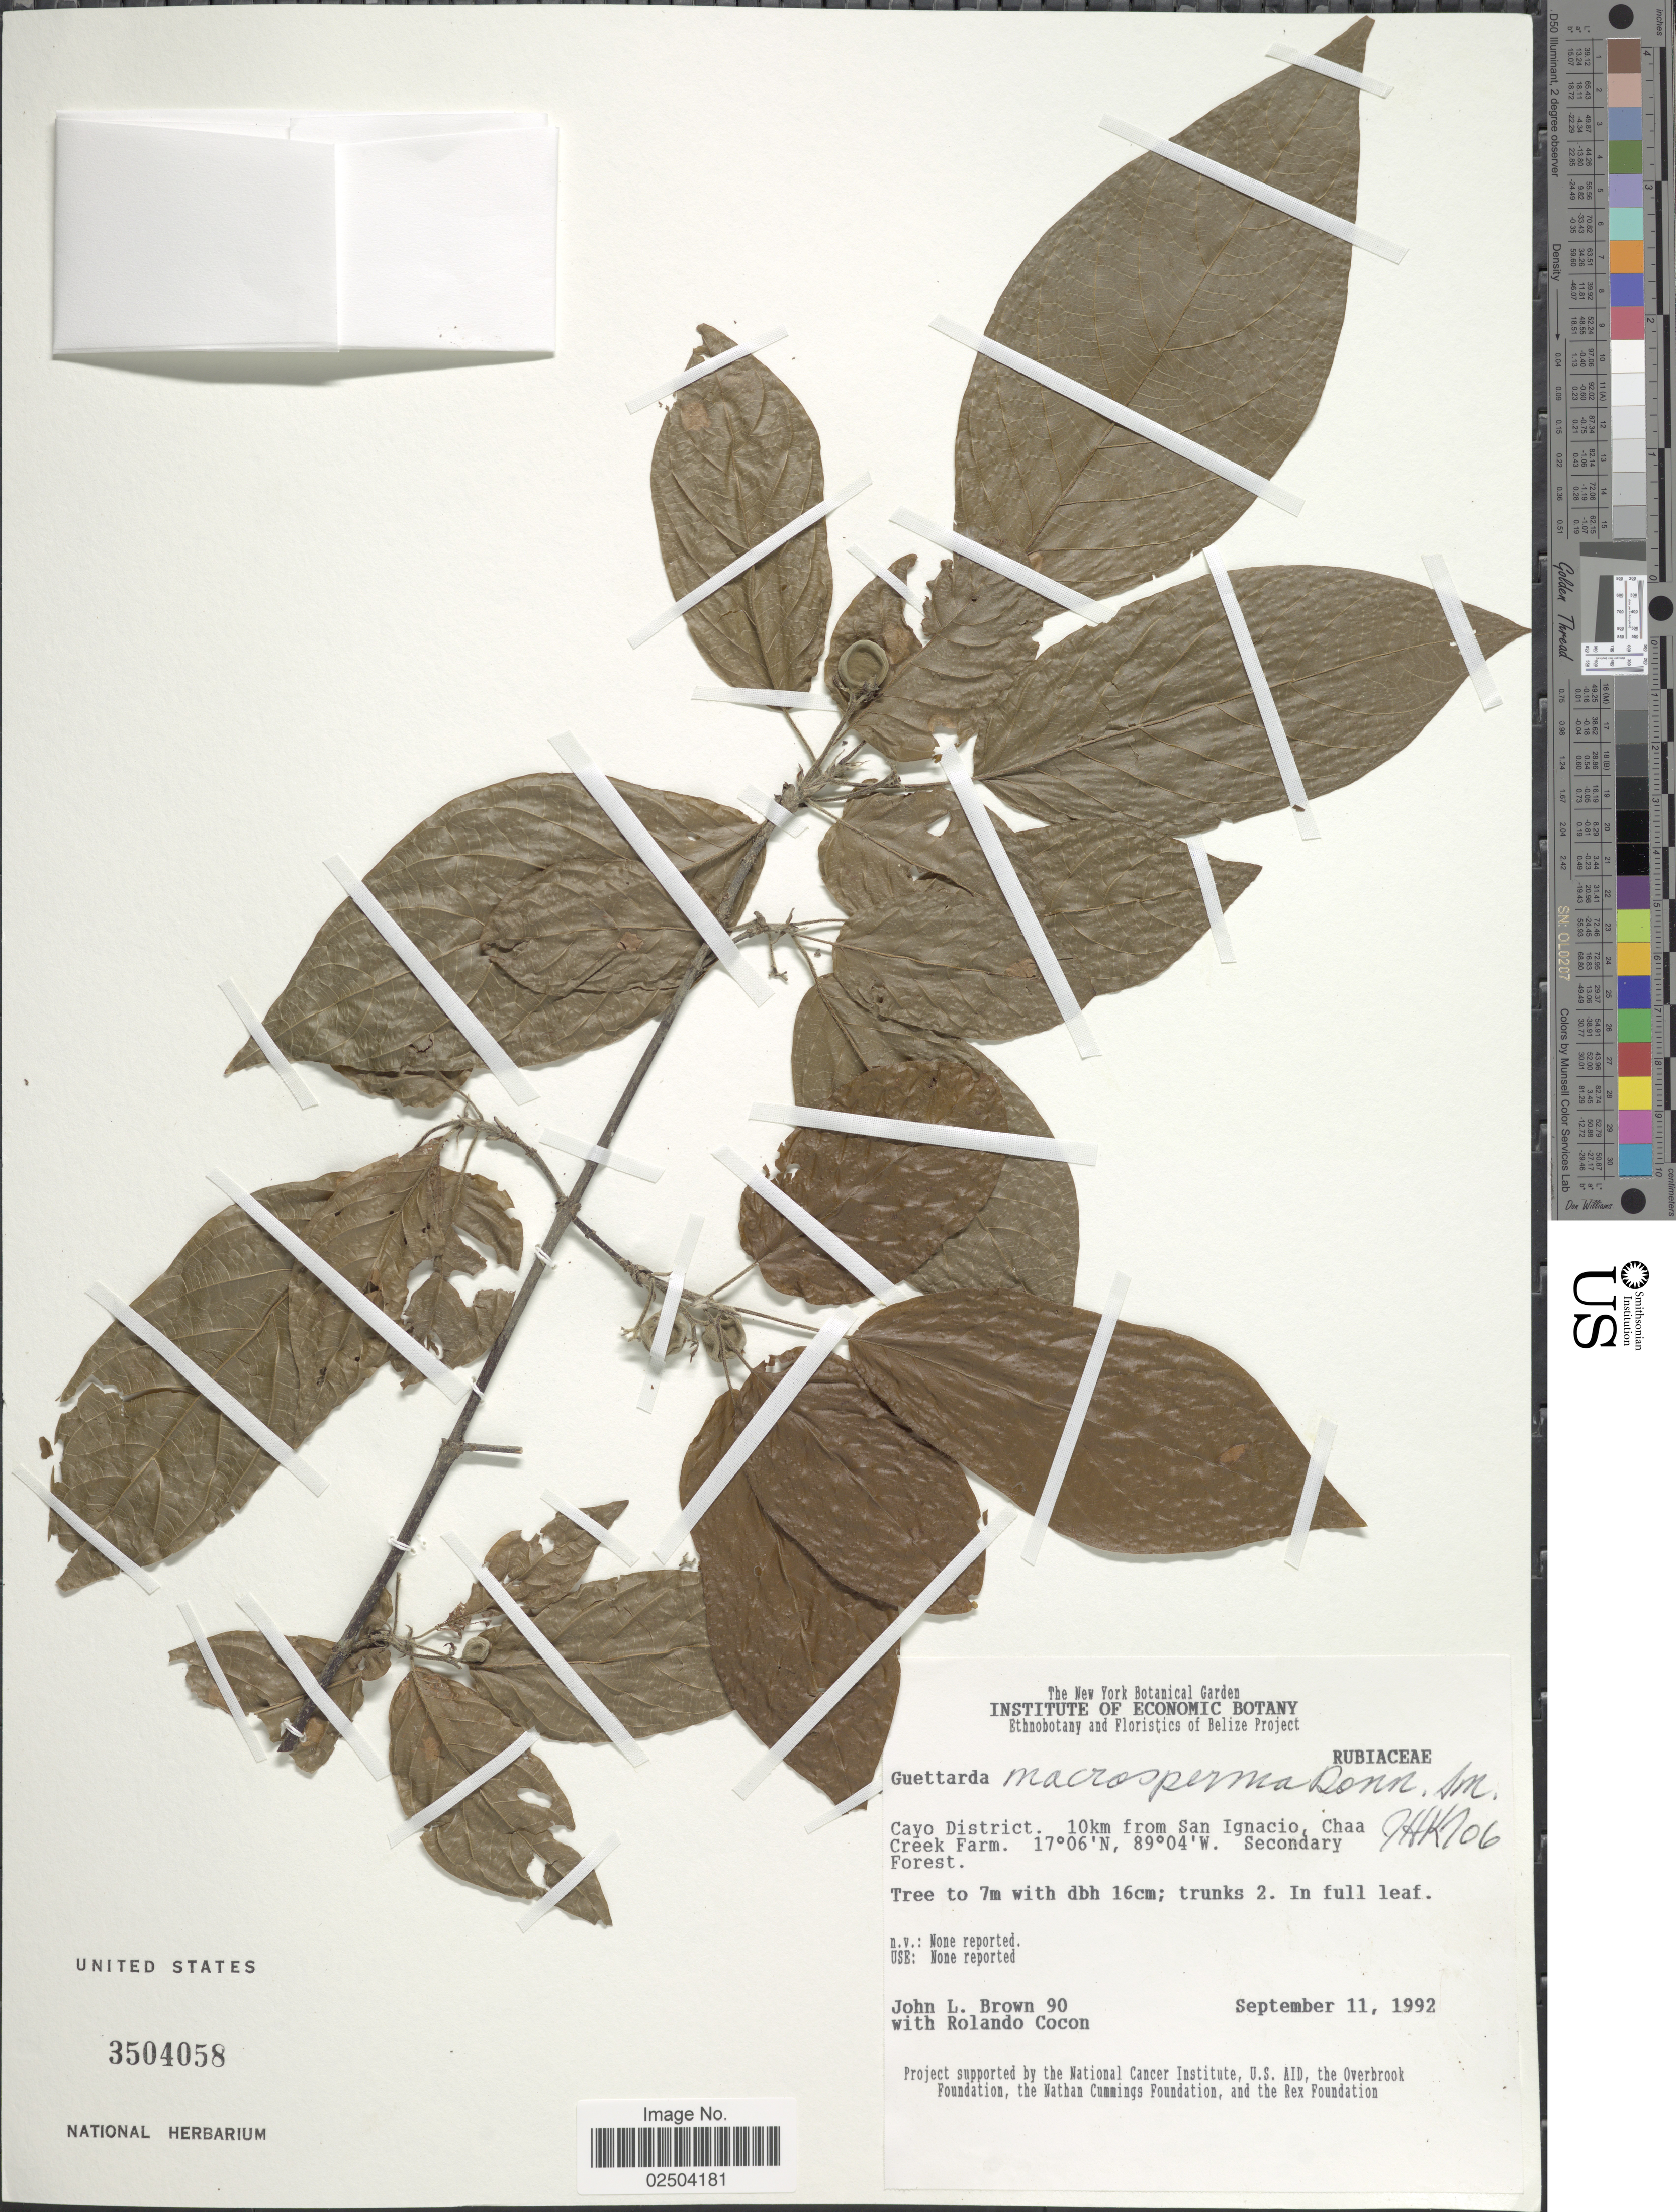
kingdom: Plantae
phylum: Tracheophyta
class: Magnoliopsida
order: Gentianales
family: Rubiaceae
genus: Guettarda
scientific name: Guettarda macrosperma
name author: Donn. Sm.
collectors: J. L. Brown & R. Cocon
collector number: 90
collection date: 1992-09-11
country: Belize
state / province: Cayo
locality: Cayo District. 10km from San Ignacio, Chaa Creek Farm.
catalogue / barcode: US 3504058